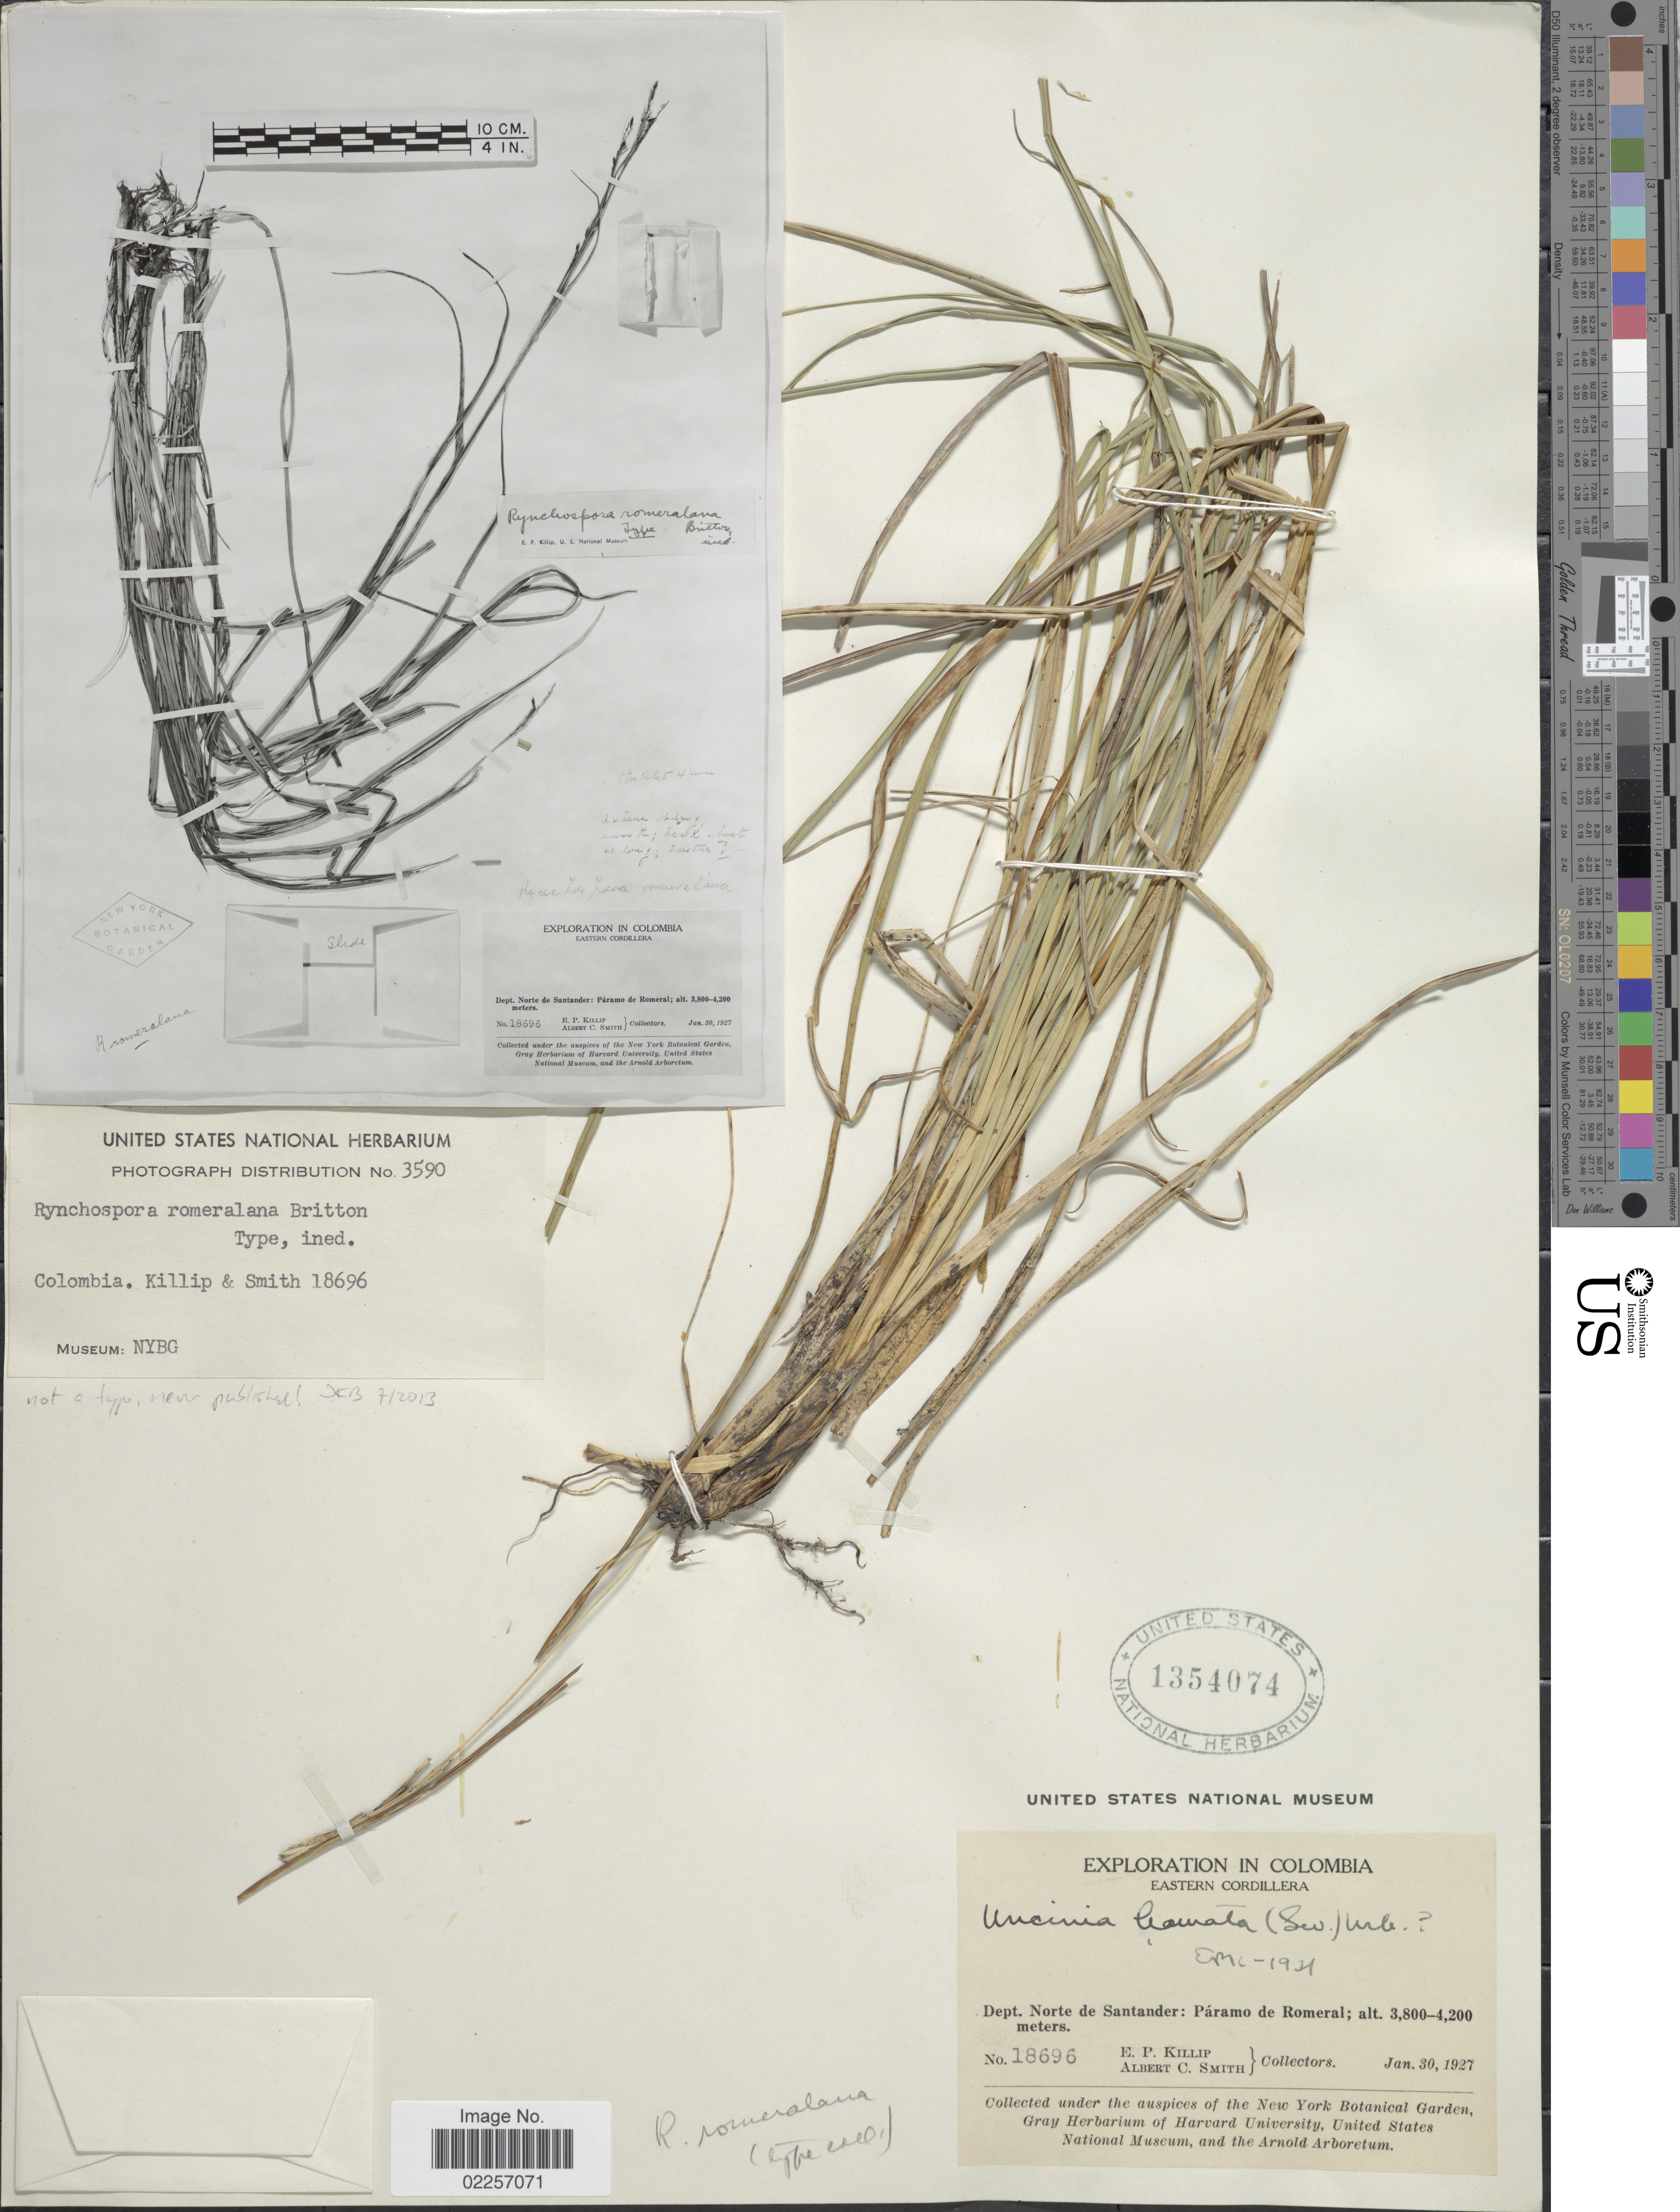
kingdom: Plantae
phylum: Tracheophyta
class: Liliopsida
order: Poales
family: Cyperaceae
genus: Rhynchospora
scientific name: Rhynchospora romeralana Britton, ined. 2013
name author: Britton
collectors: E. P. Killip & A. C. Smith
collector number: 18696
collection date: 1927-01-30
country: Colombia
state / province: Norte de Santander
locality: Eatsern Cordillera: Paramo de Romeral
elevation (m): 3800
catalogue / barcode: US 1354074